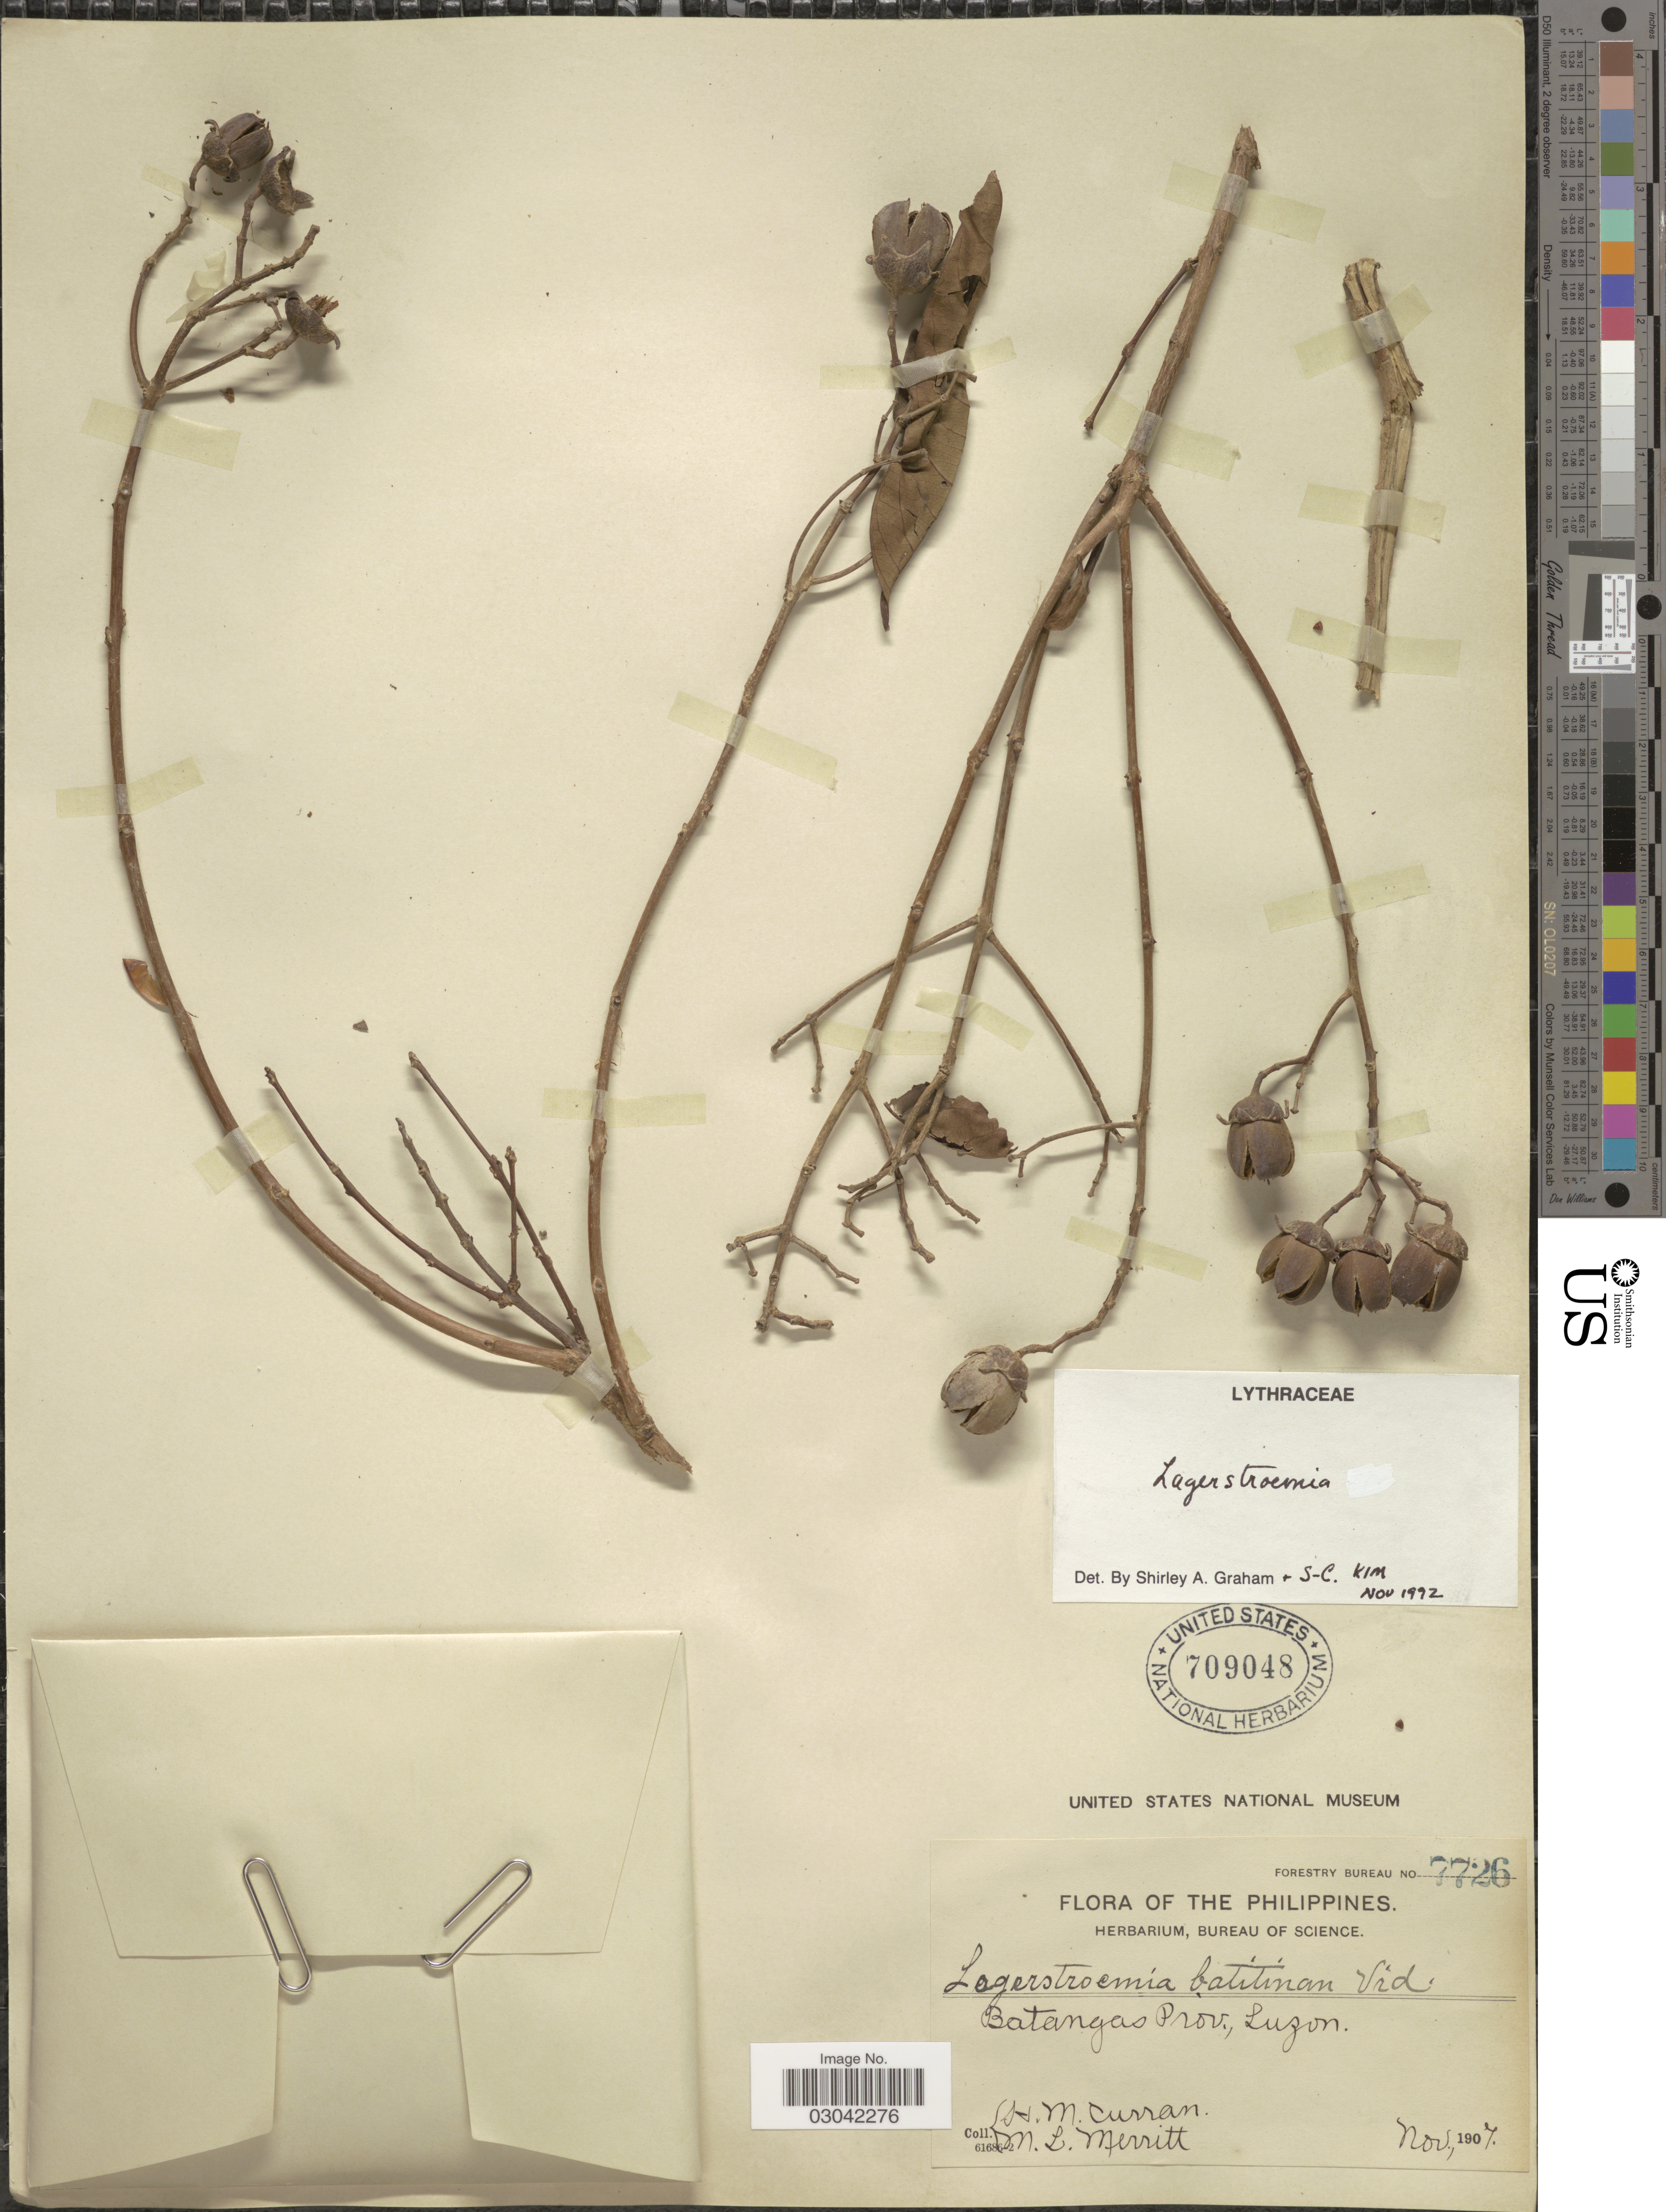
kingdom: Plantae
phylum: Tracheophyta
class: Magnoliopsida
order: Myrtales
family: Lythraceae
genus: Lagerstroemia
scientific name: Lagerstroemia sp.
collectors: H. M. Curran & M. L. Merritt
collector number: Forestry Bureau 7726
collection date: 1907-11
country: Philippines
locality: Batangas Prov., Luzon.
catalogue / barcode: US 709048